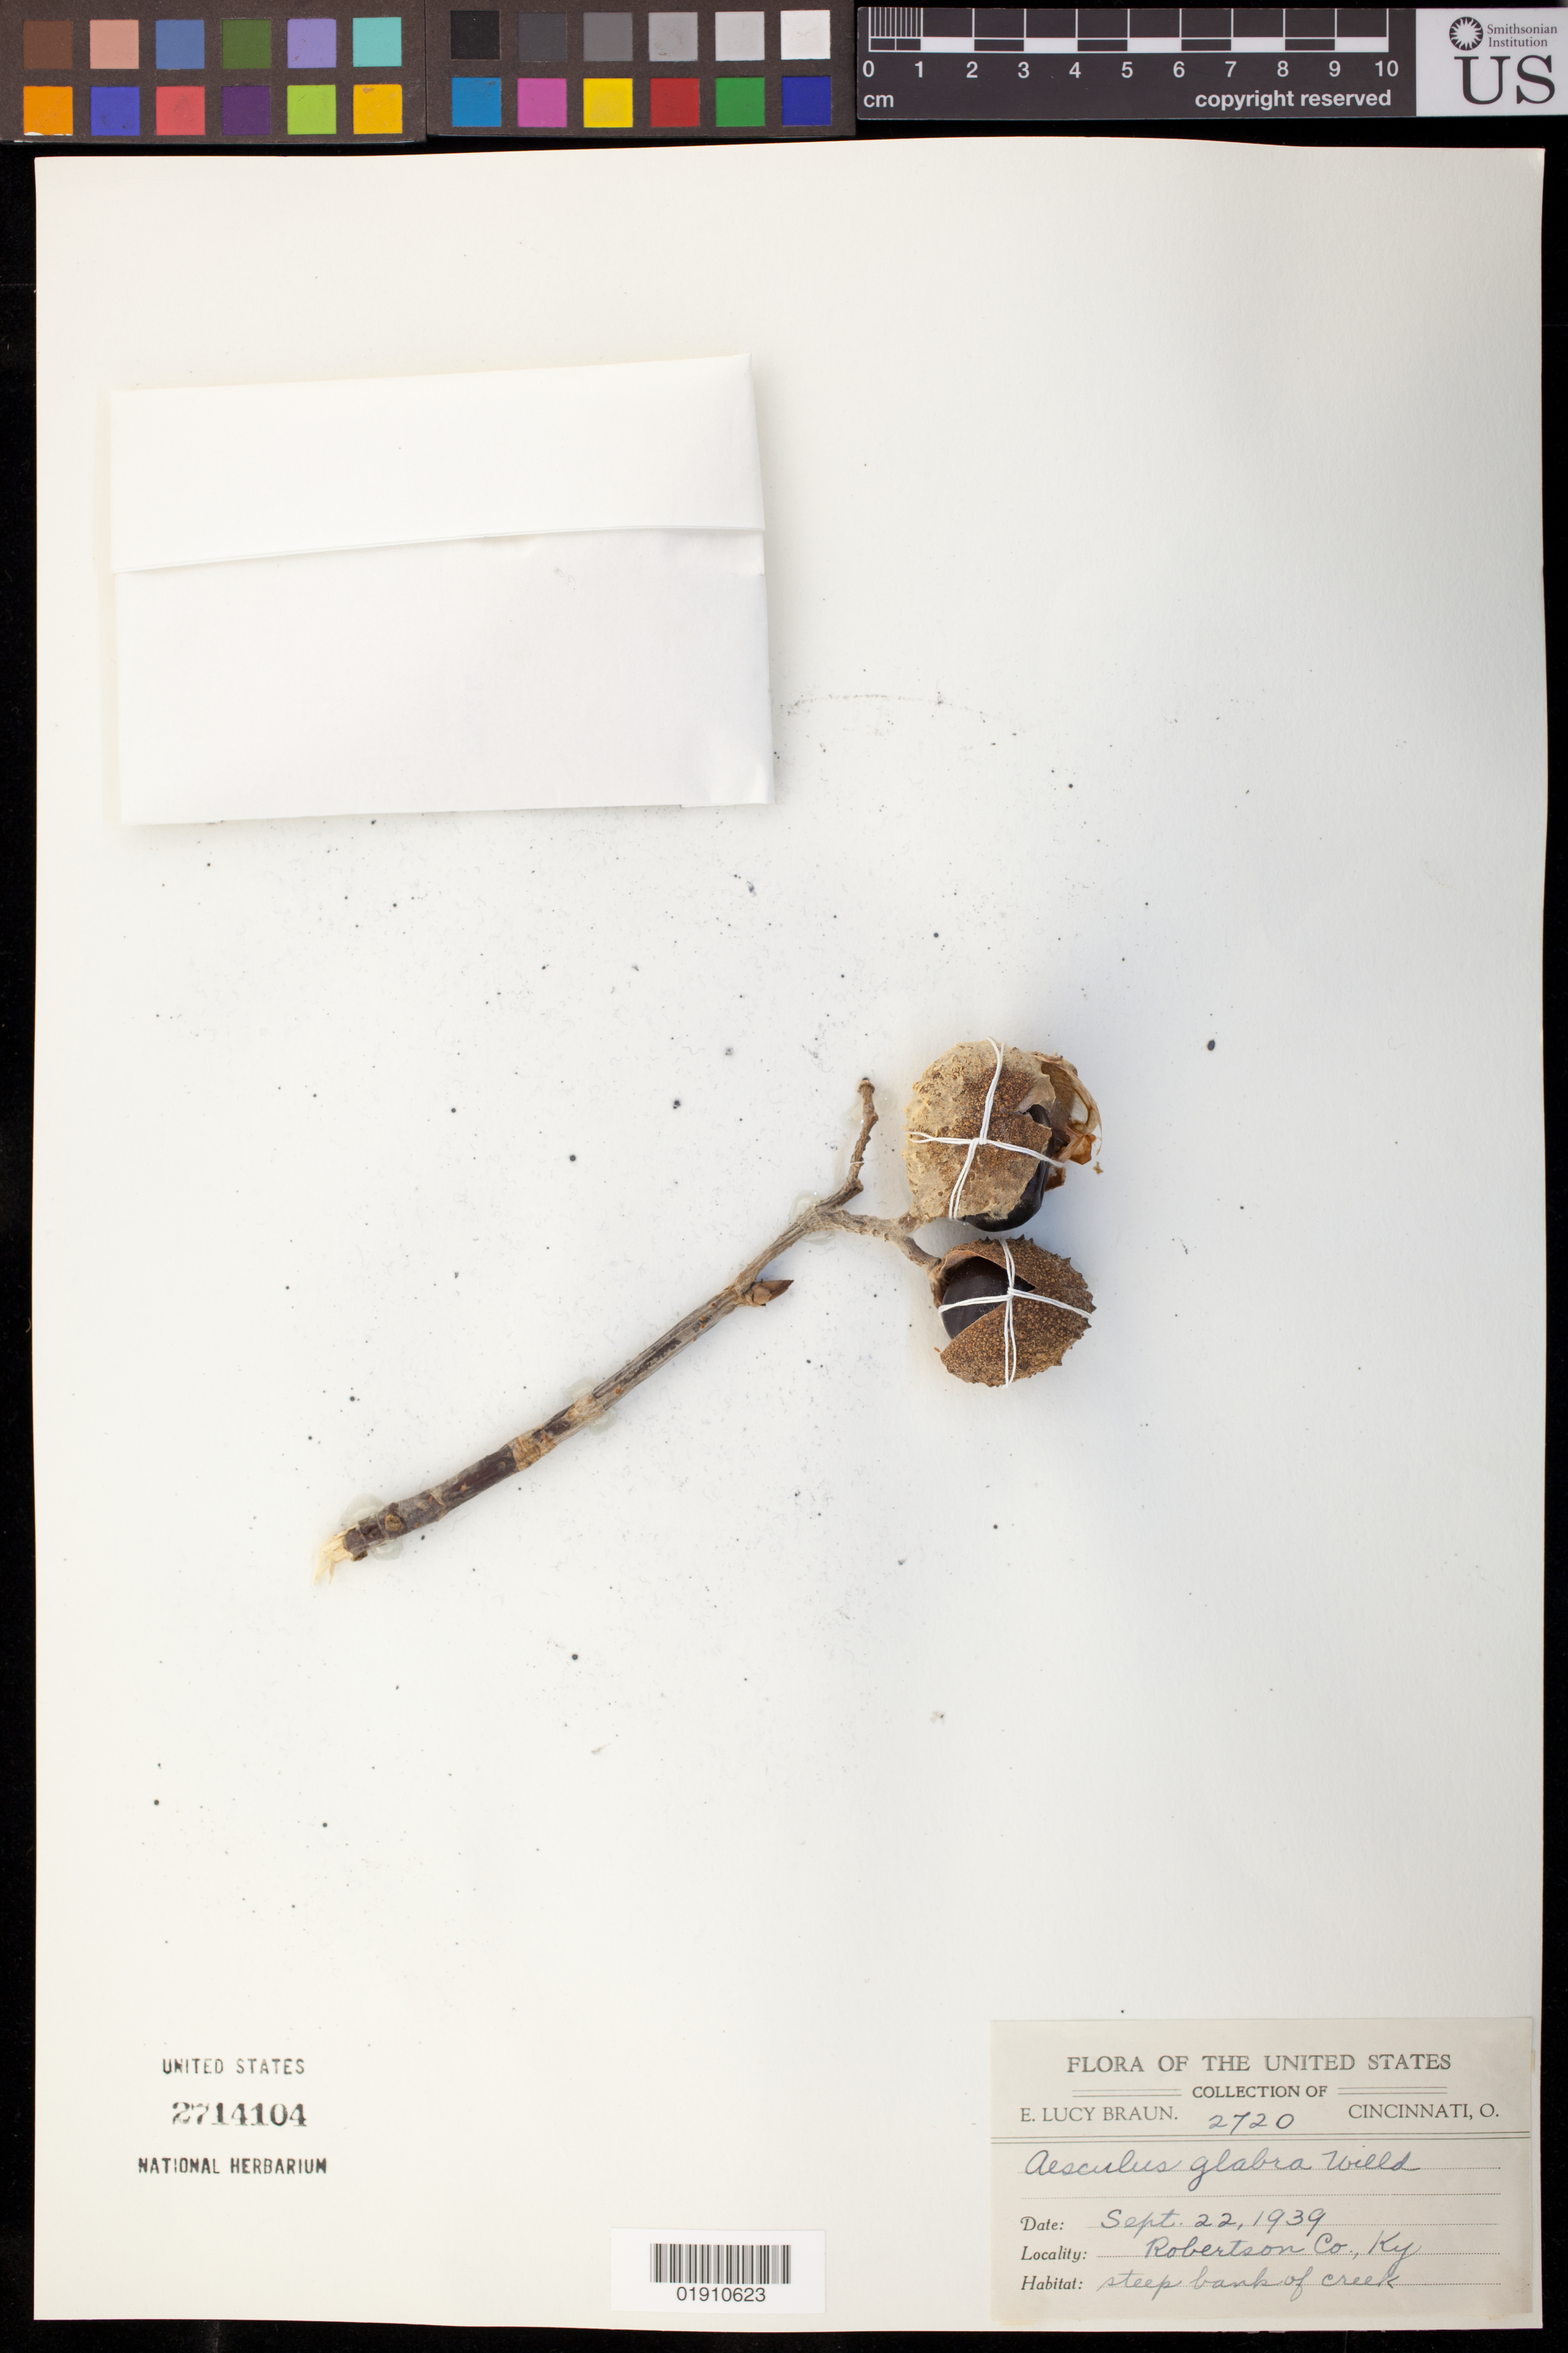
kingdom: Plantae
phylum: Tracheophyta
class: Magnoliopsida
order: Sapindales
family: Sapindaceae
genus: Aesculus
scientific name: Aesculus glabra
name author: Willd.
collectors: E. L. Braun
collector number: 2720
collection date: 1939-09-22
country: United States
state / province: Kentucky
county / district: Robertson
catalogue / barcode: US 2714104